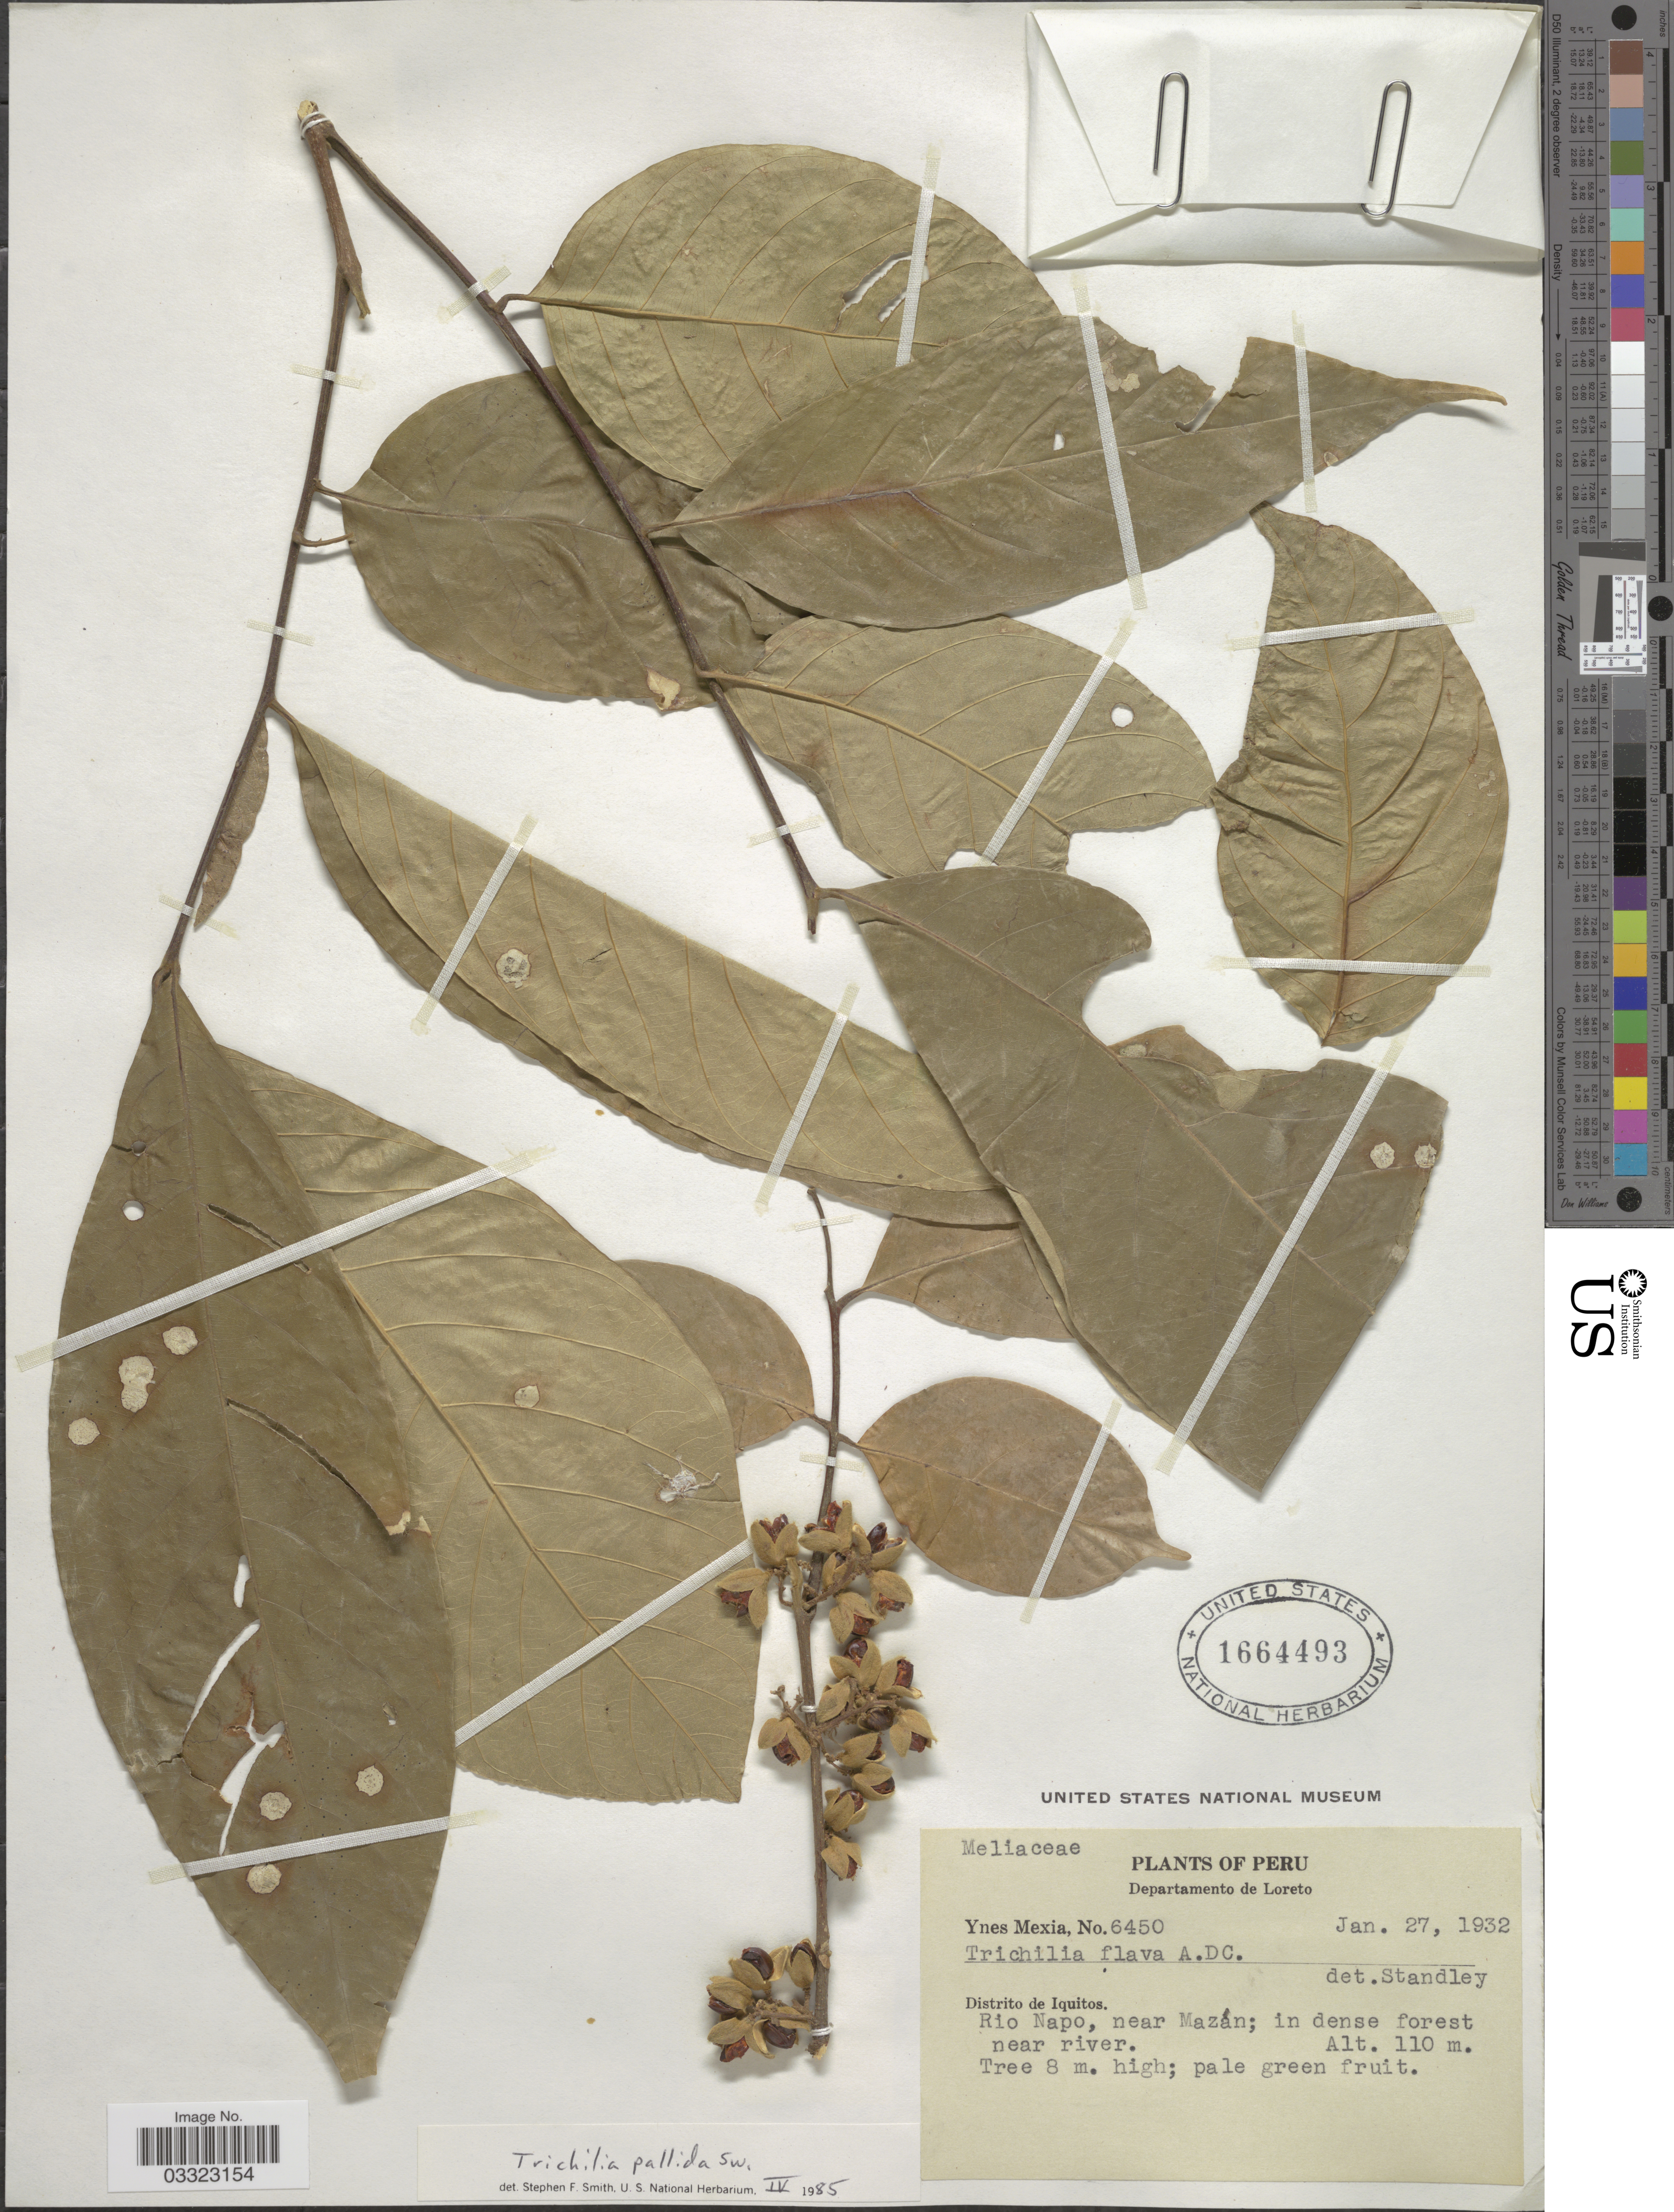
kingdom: Plantae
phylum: Tracheophyta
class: Magnoliopsida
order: Sapindales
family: Meliaceae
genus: Trichilia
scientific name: Trichilia pallida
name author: Sw.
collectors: Y. Mexia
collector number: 6450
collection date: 1932-01-27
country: Peru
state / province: Loreto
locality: Departamento de Loreto. Distrito de Iquitos. Rio Napo, near Mazán; in dense forest near river.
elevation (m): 110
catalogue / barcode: US 1664493